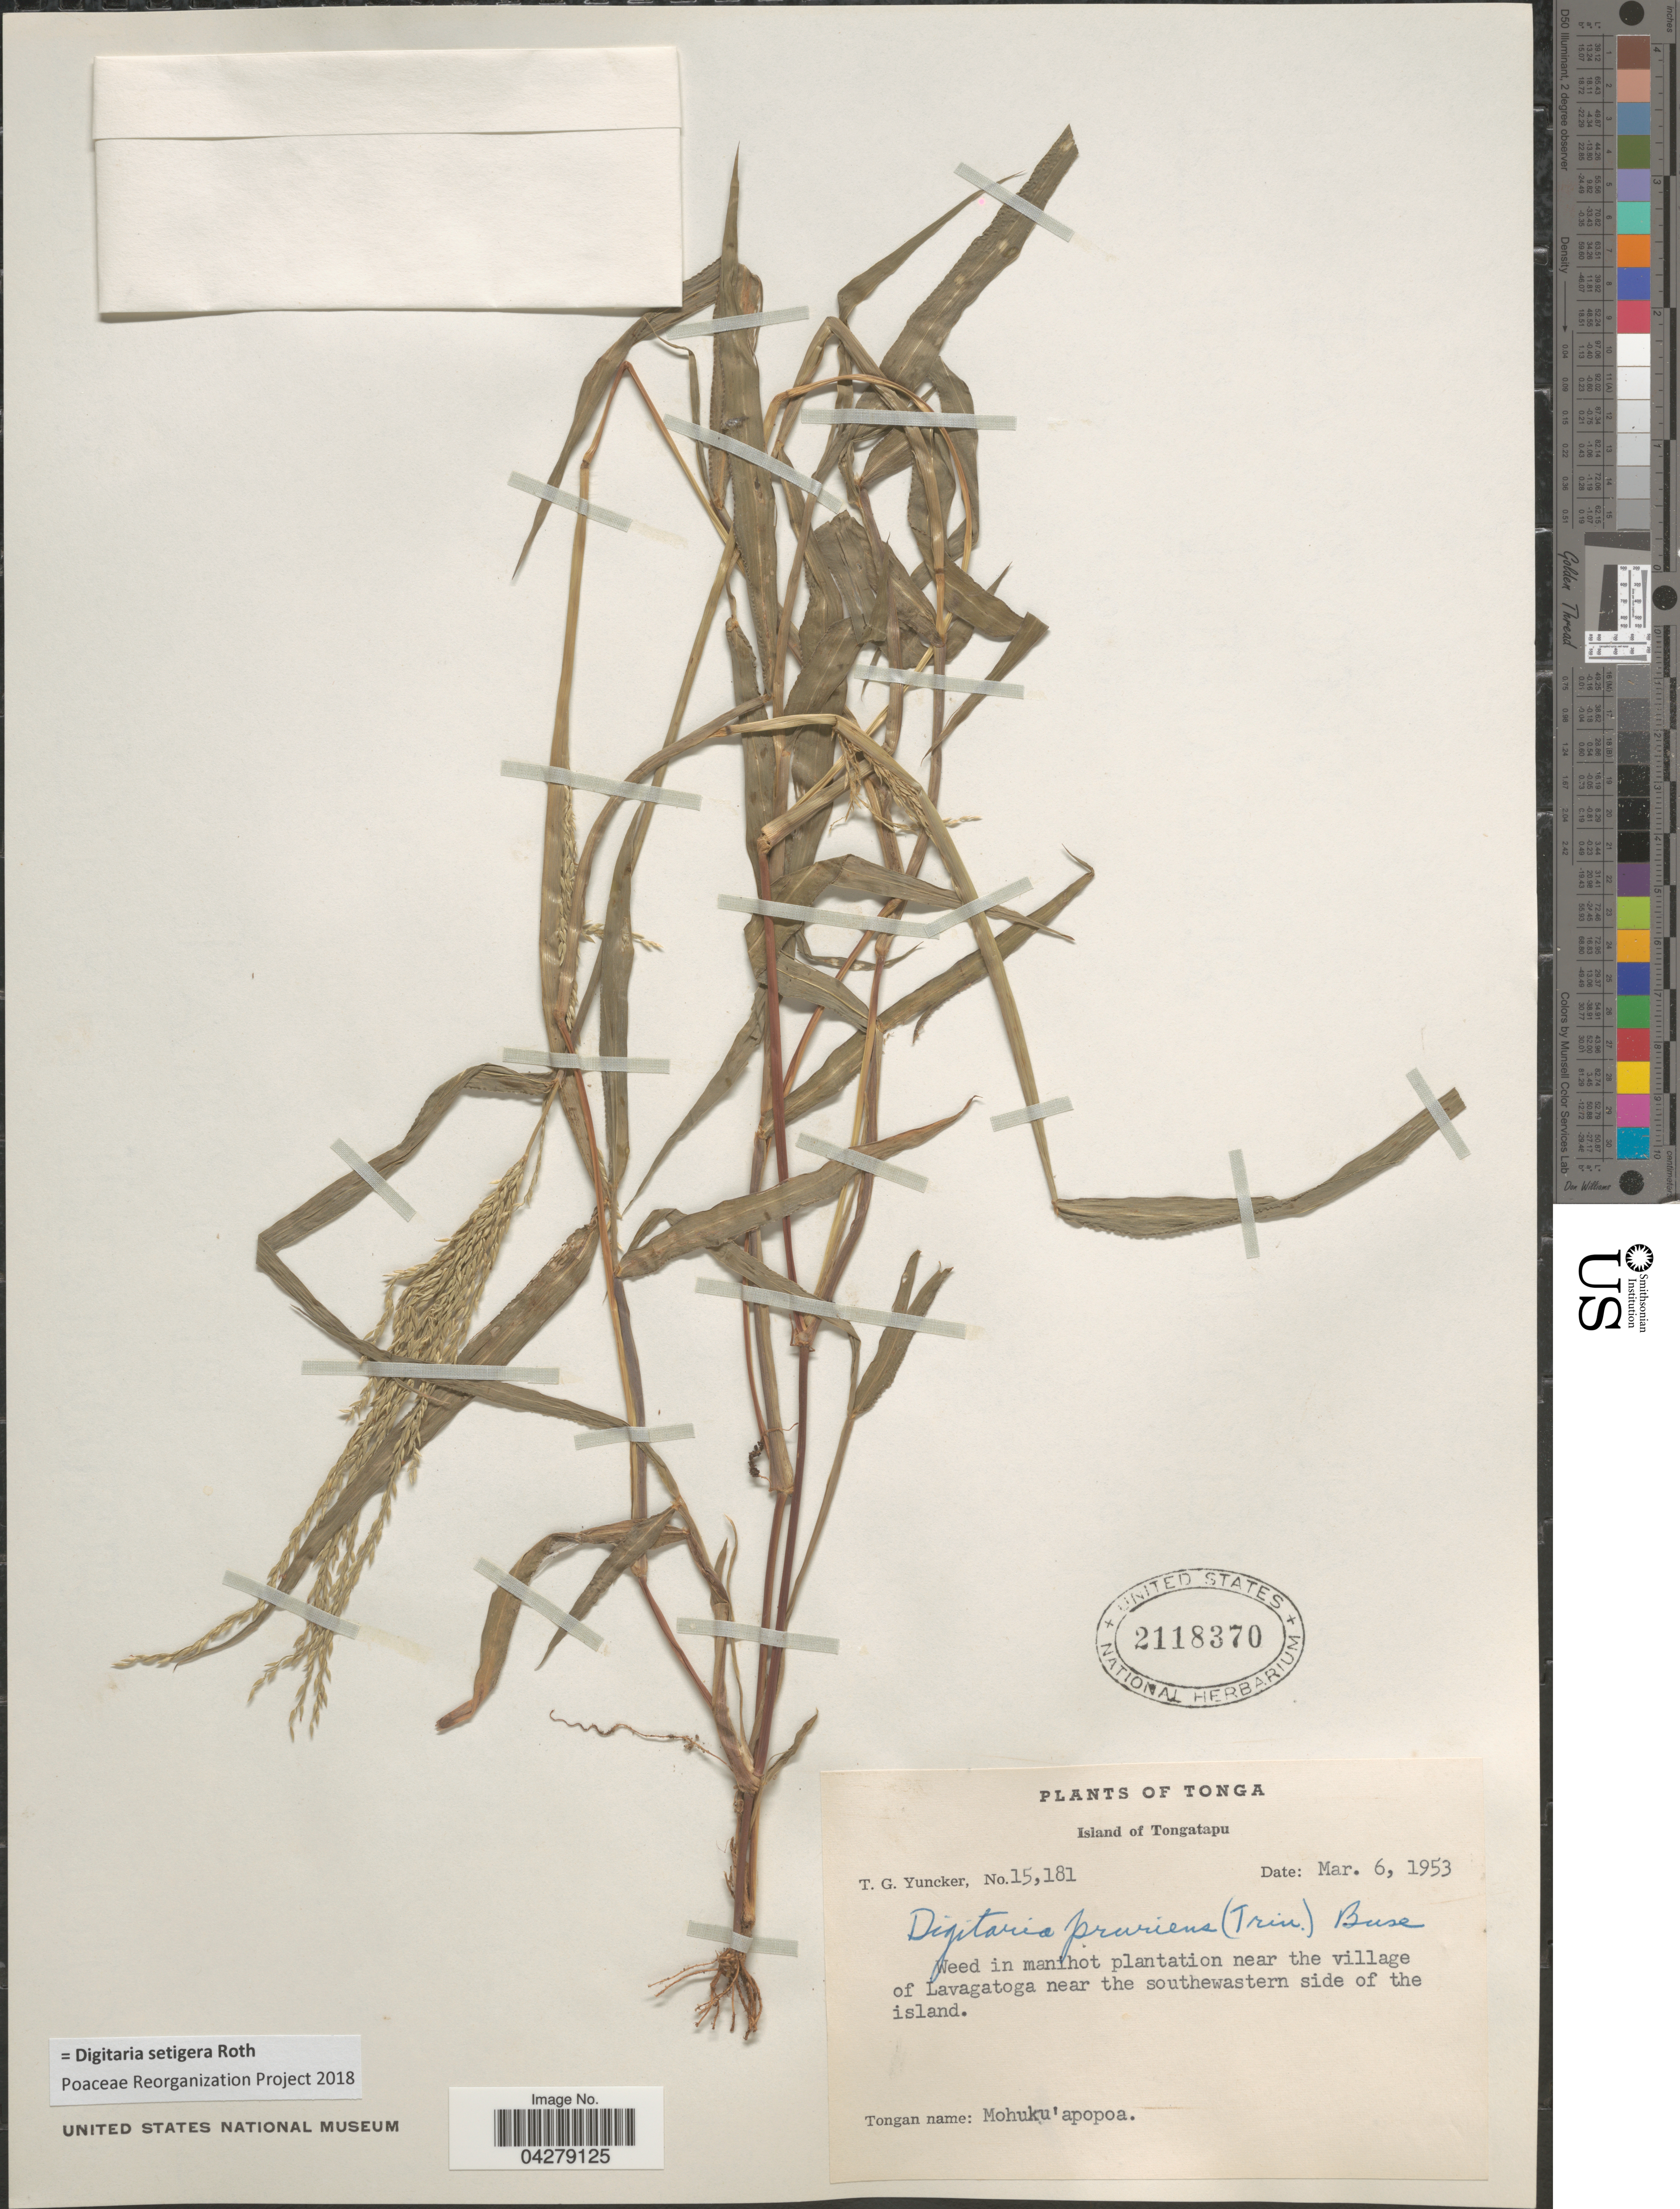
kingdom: Plantae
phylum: Tracheophyta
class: Liliopsida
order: Poales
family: Poaceae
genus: Digitaria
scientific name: Digitaria setigera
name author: Roth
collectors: T. G. Yuncker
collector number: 15181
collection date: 1953-03-06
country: Tonga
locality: Island of Tongatapu. Weed in manihot plantation near the village of Lavagotoga near the southewastern side of the island.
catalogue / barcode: US 2118370